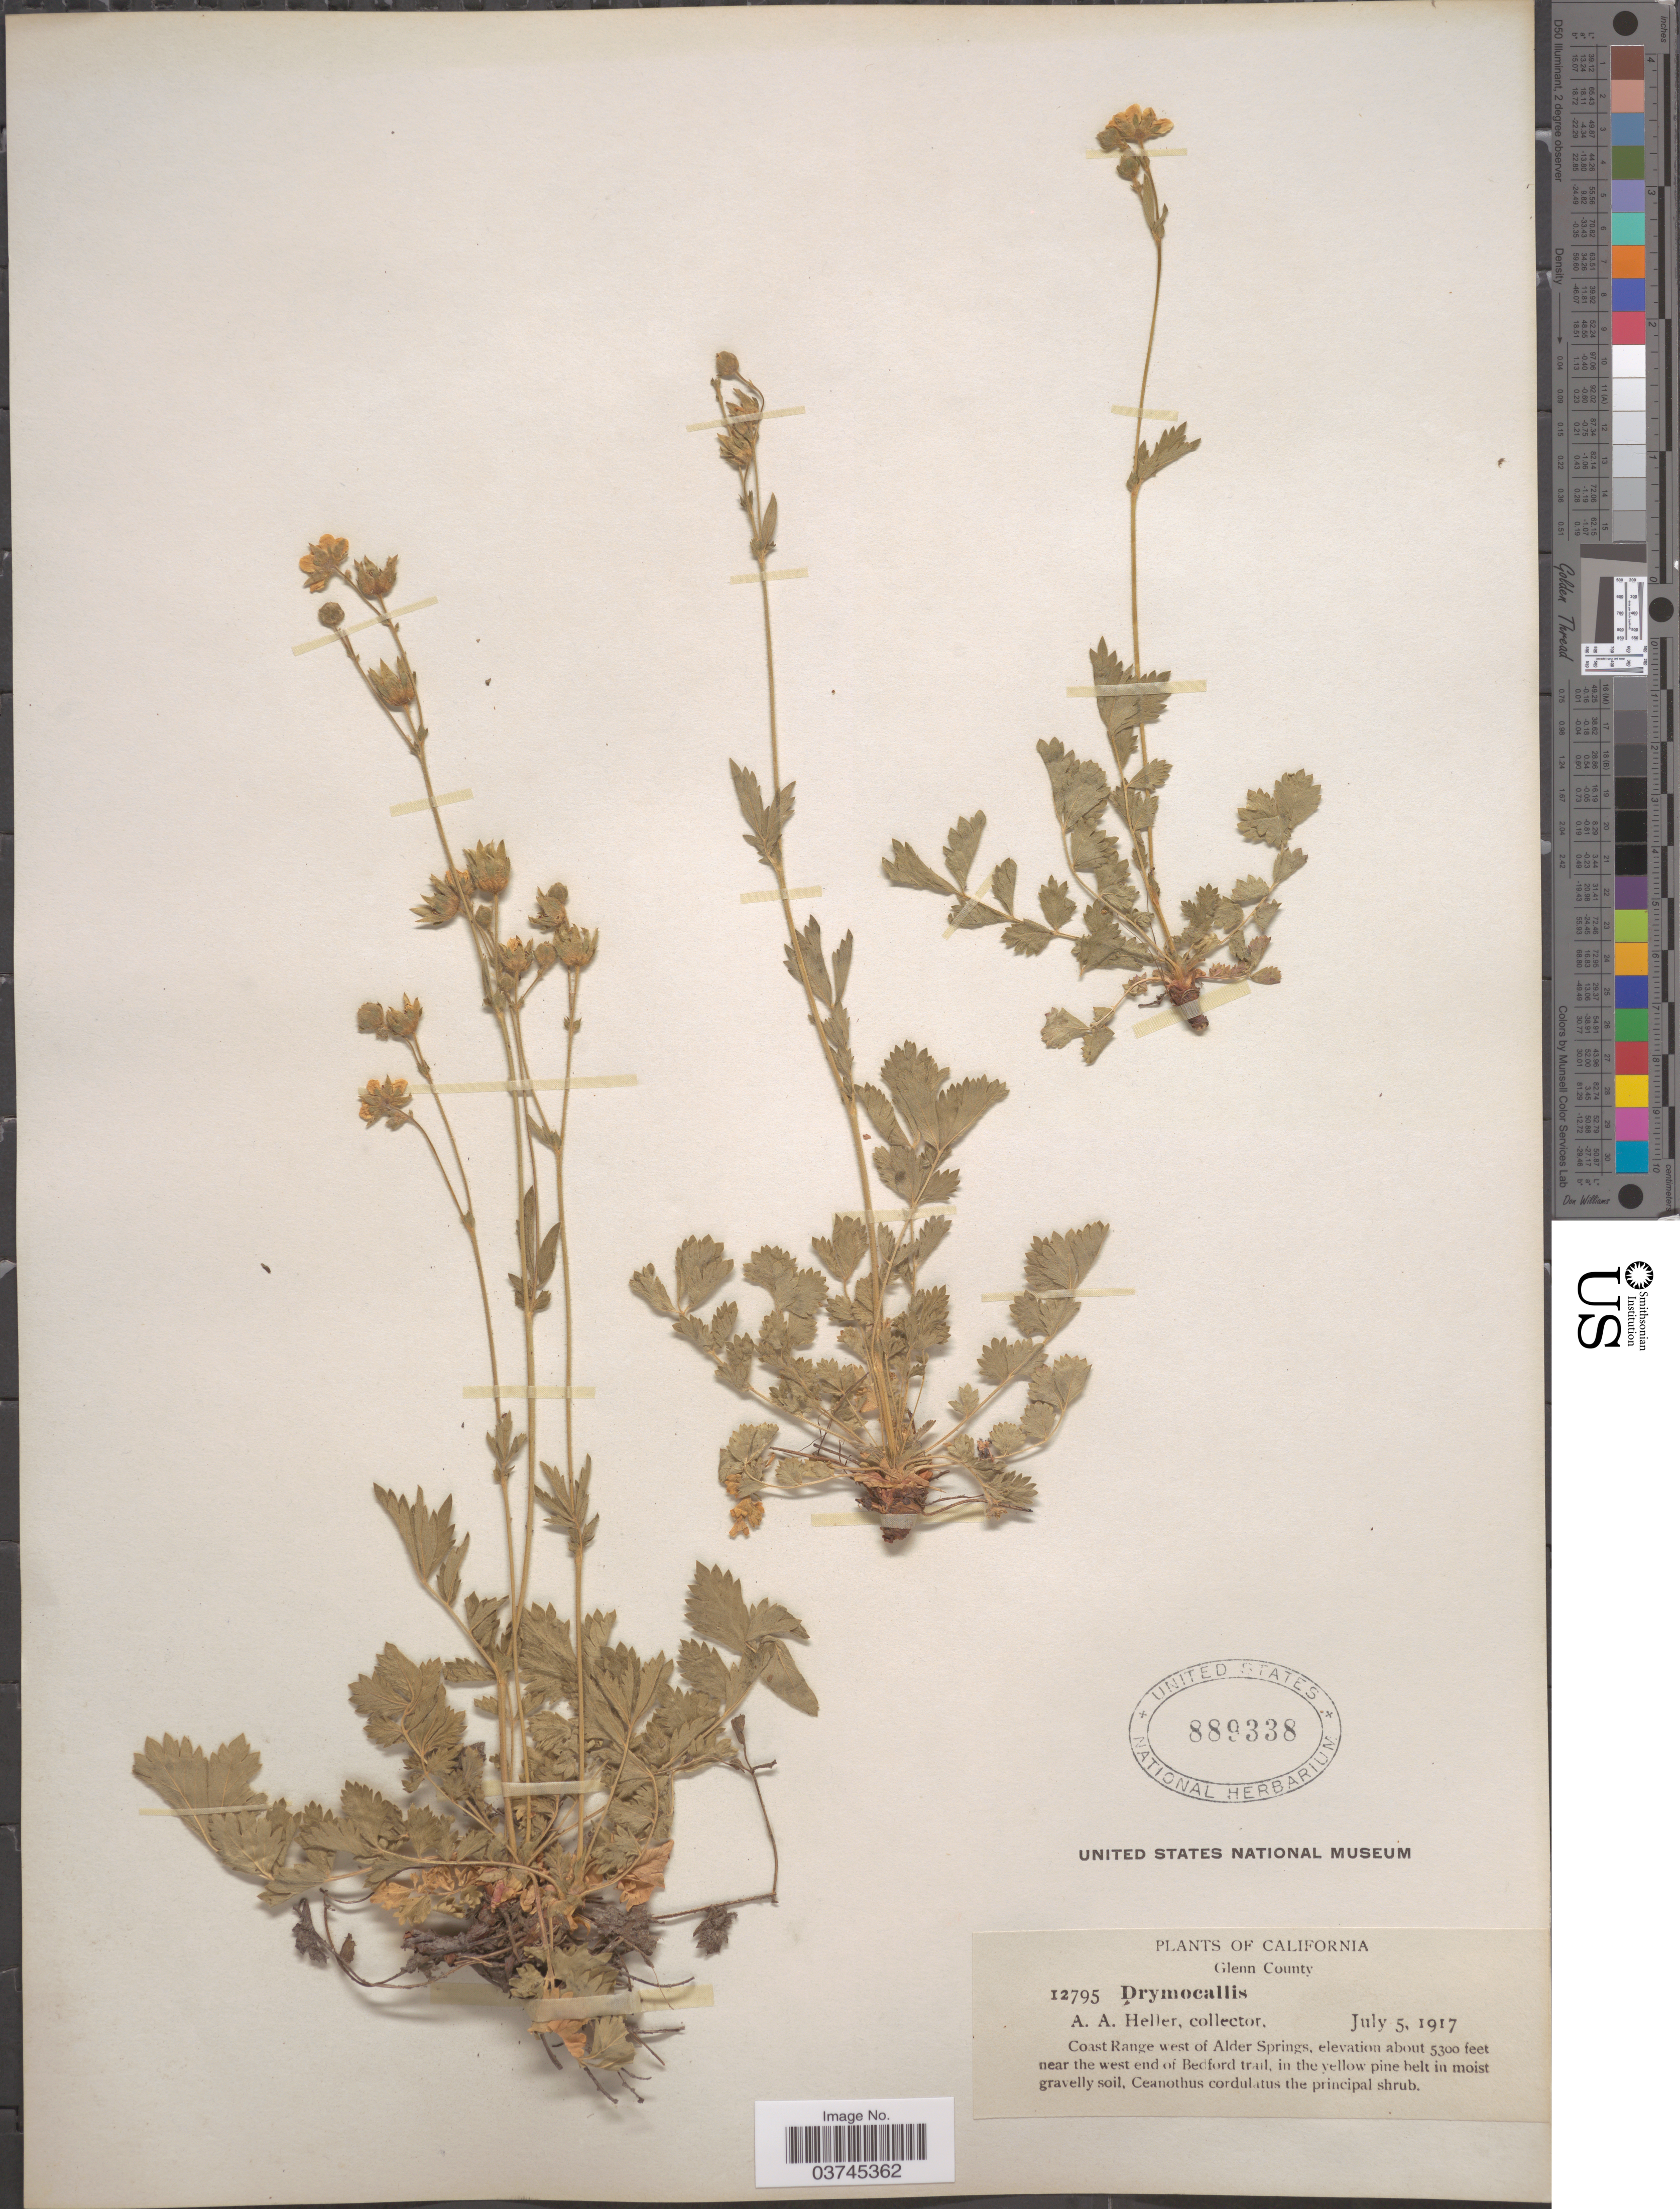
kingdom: Plantae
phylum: Tracheophyta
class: Magnoliopsida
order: Rosales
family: Rosaceae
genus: Drymocallis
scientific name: Drymocallis lactea var. lactea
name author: (Greene) Rydb.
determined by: Strong, Mark T., (BOT), Smithsonian Institution - National Museum of Natural History (UNITED STATES)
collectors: A. A. Heller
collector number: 12795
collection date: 1917-07-05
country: United States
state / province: California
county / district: Glenn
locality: Glenn County. Coast Range west of Alder Springs, near the west end of Bedford trail, in the yellow pine belt.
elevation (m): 1615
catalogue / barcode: US 889338